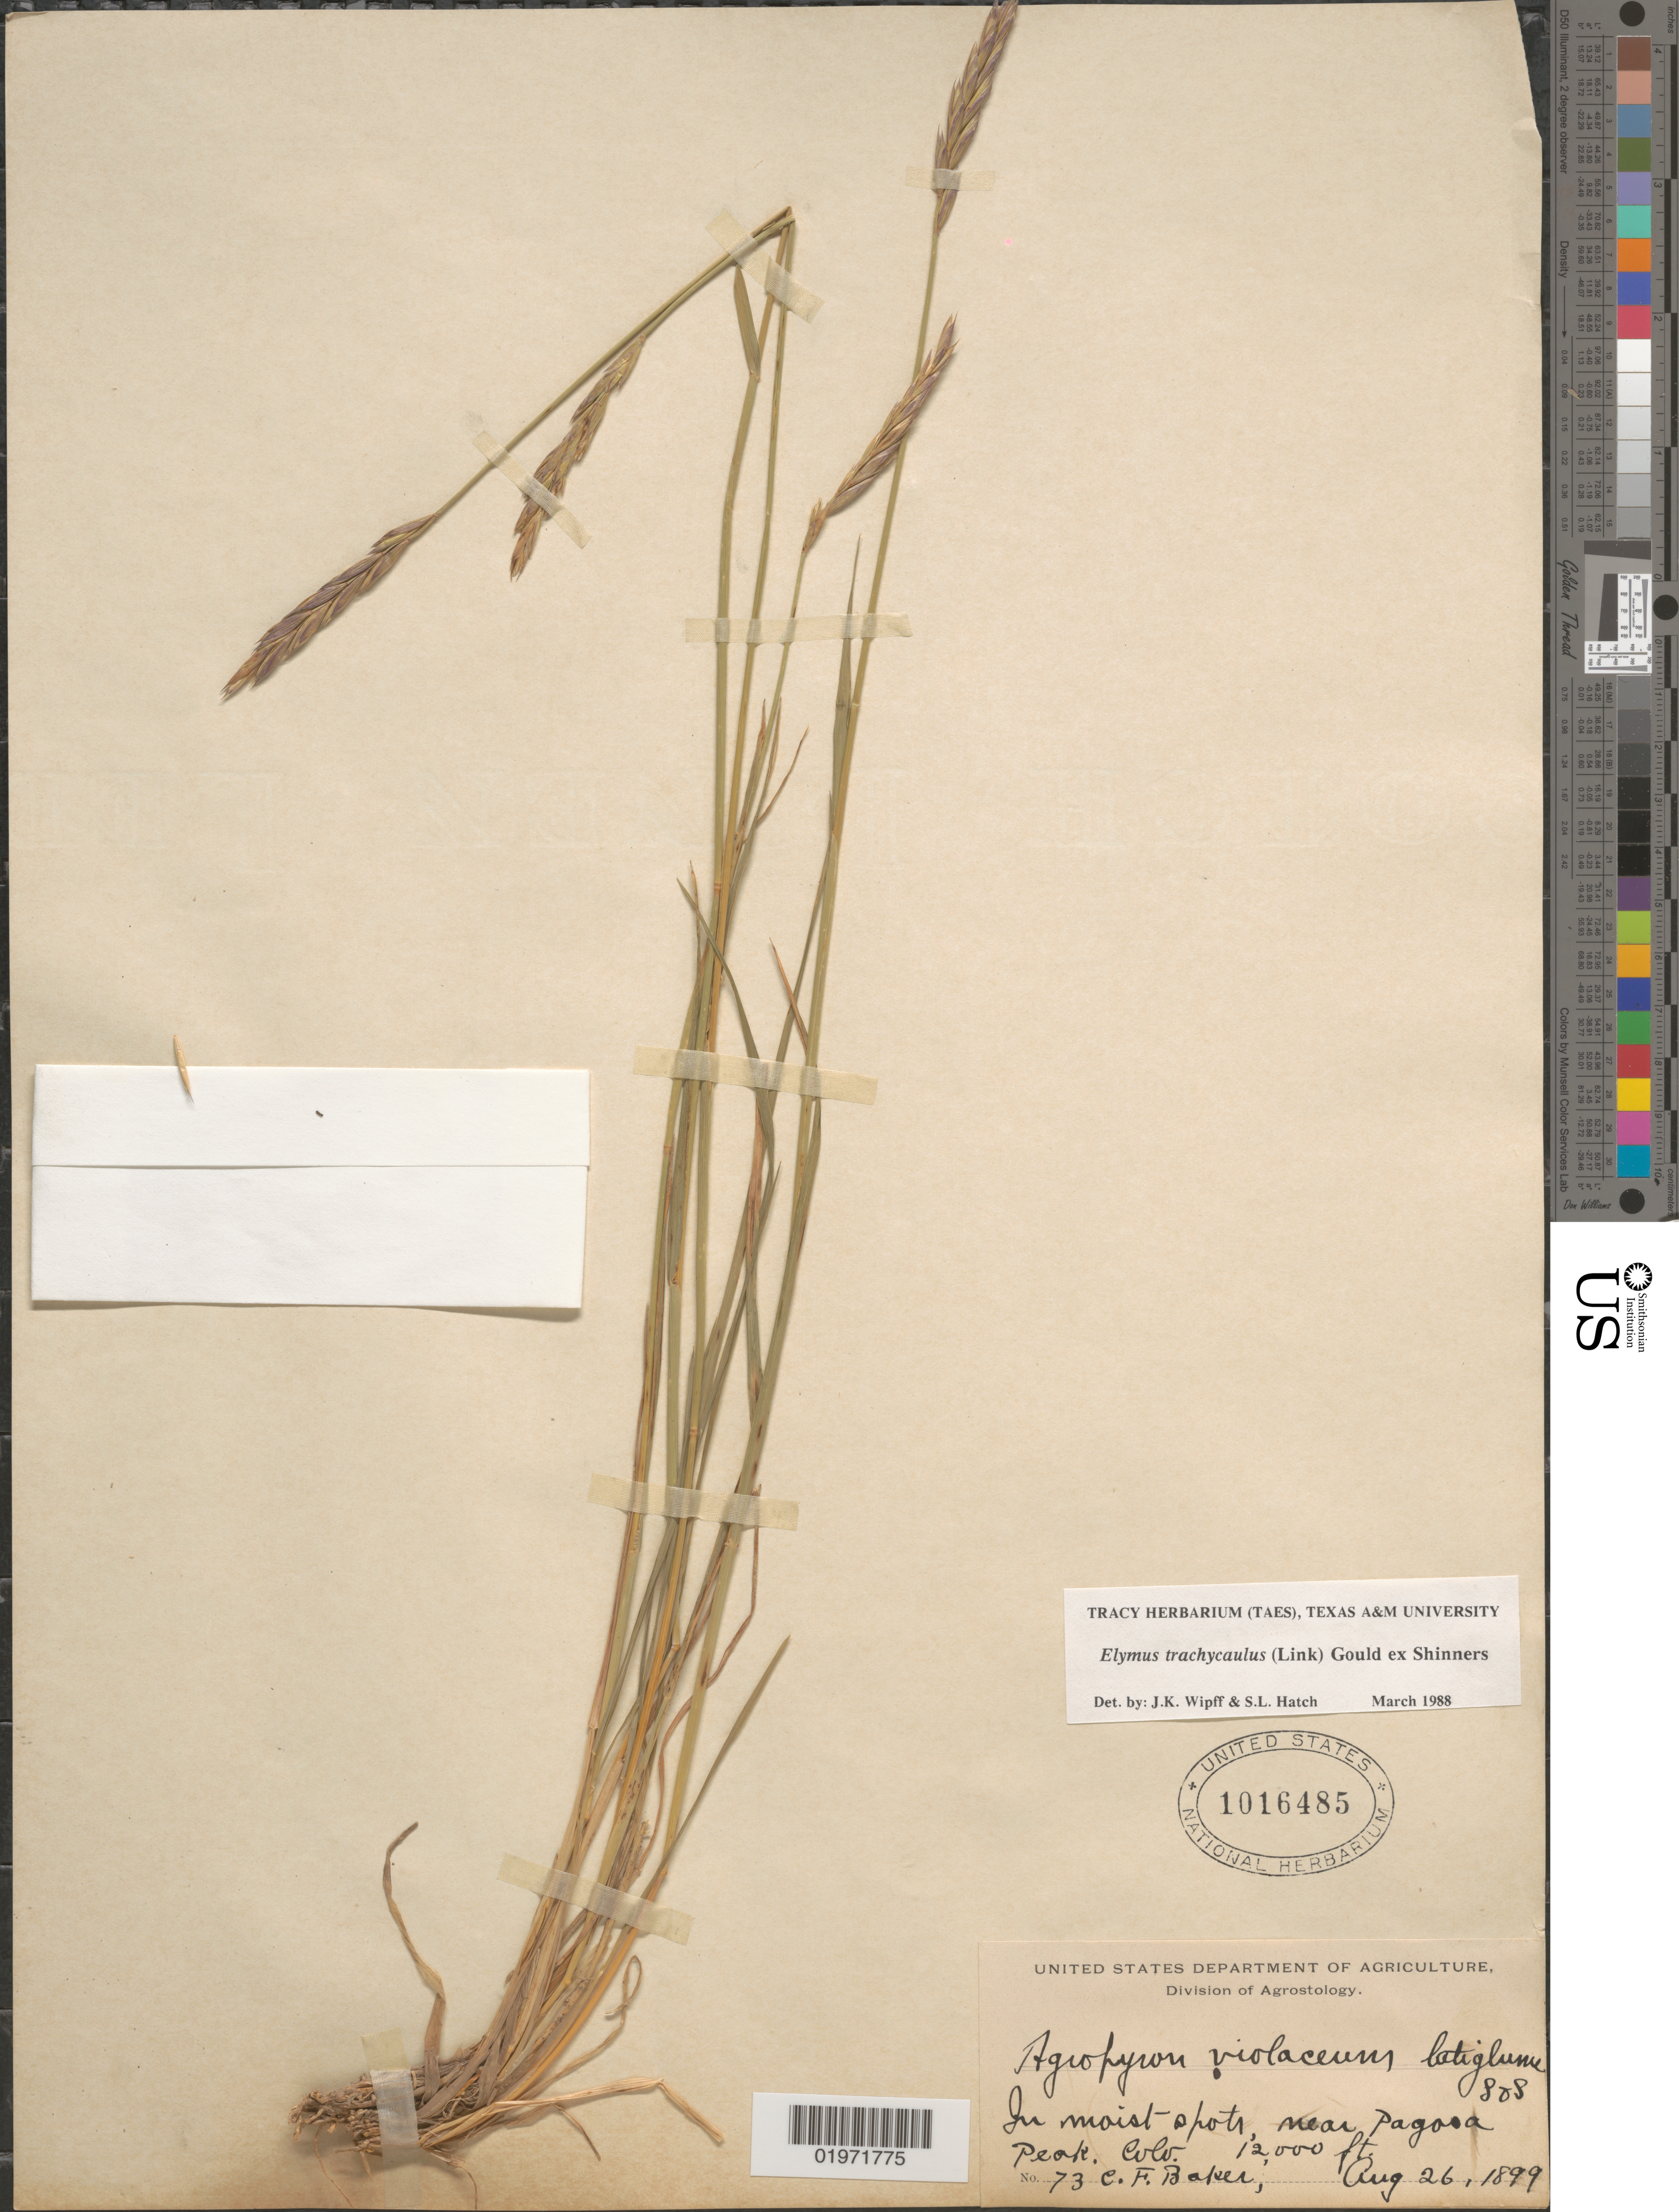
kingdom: Plantae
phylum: Tracheophyta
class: Liliopsida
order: Poales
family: Poaceae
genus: Elymus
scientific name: Elymus trachycaulus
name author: (Link) Gould ex Shinners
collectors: C. F. Baker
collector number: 73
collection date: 1899-08-26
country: United States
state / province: Colorado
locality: In moist spots, near Pagosa Peak.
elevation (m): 3658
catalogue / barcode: US 1016485